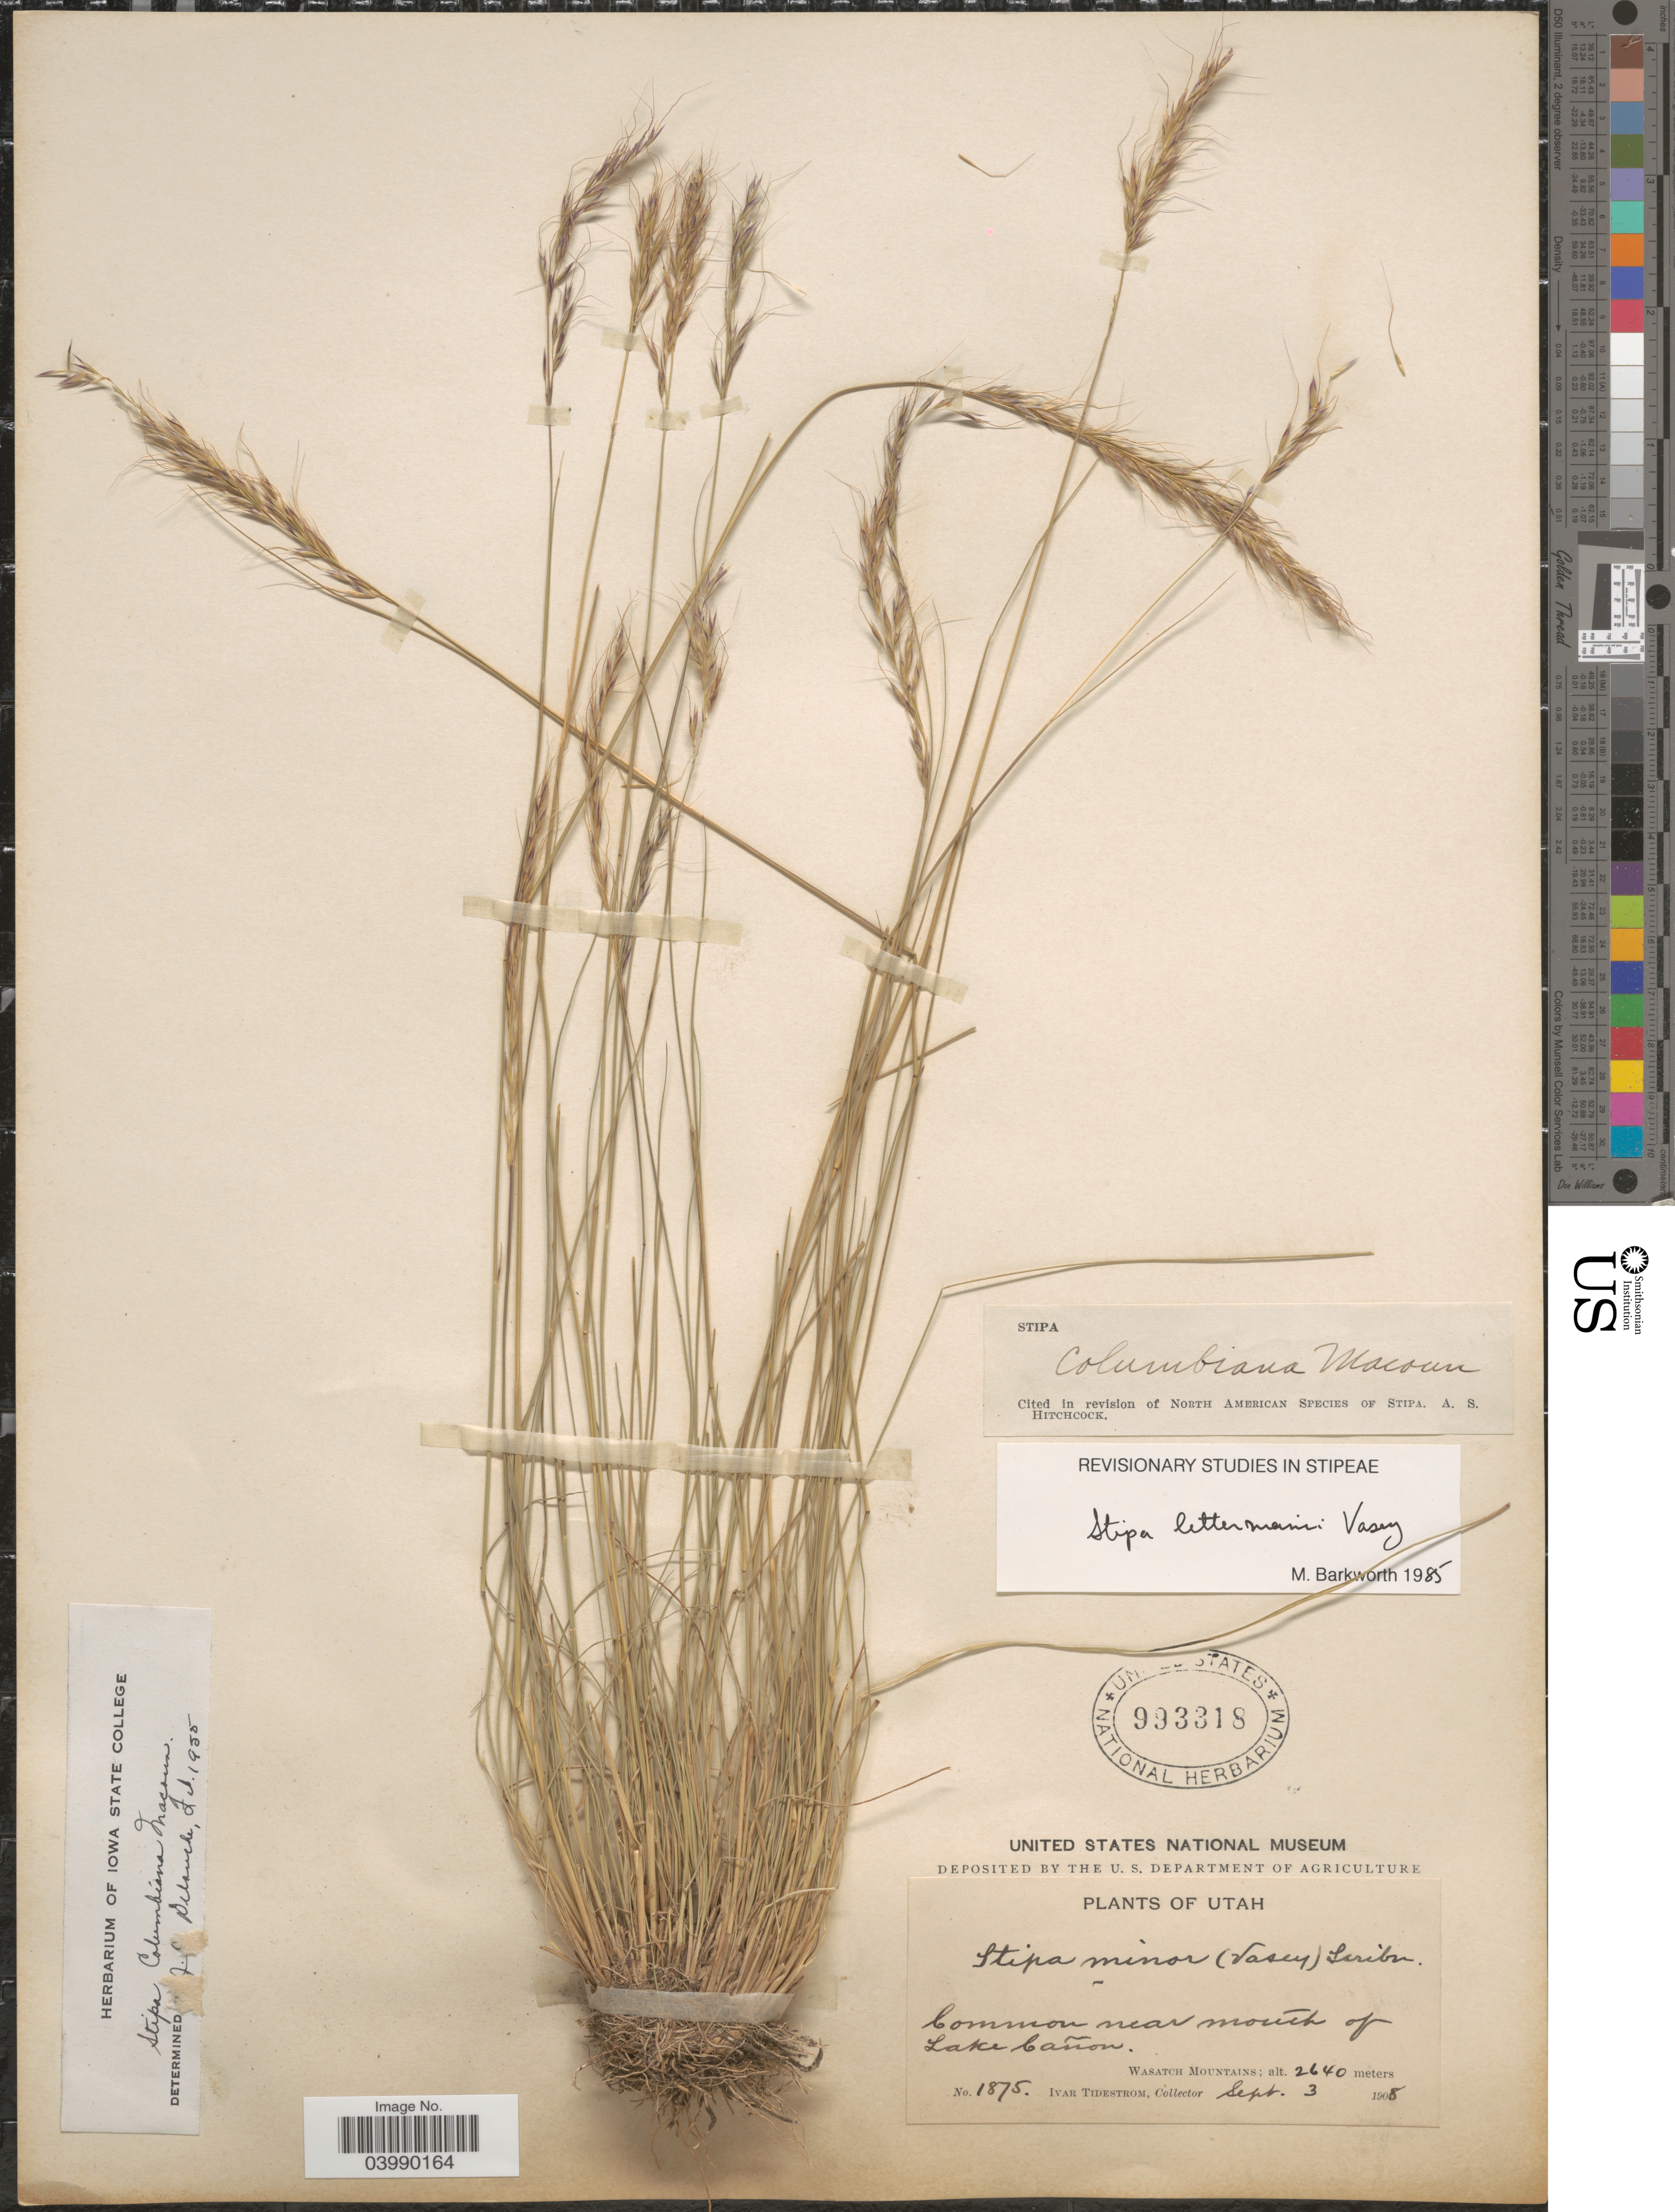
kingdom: Plantae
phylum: Tracheophyta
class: Liliopsida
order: Poales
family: Poaceae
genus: Eriocoma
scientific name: Eriocoma lettermanii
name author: (Vasey) Romasch.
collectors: I. F. Tidestrom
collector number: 1875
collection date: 1908-09-03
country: United States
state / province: Utah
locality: Common near mouth of Lake Cañon. Wasatch Mountains.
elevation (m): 2640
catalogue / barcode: US 993318